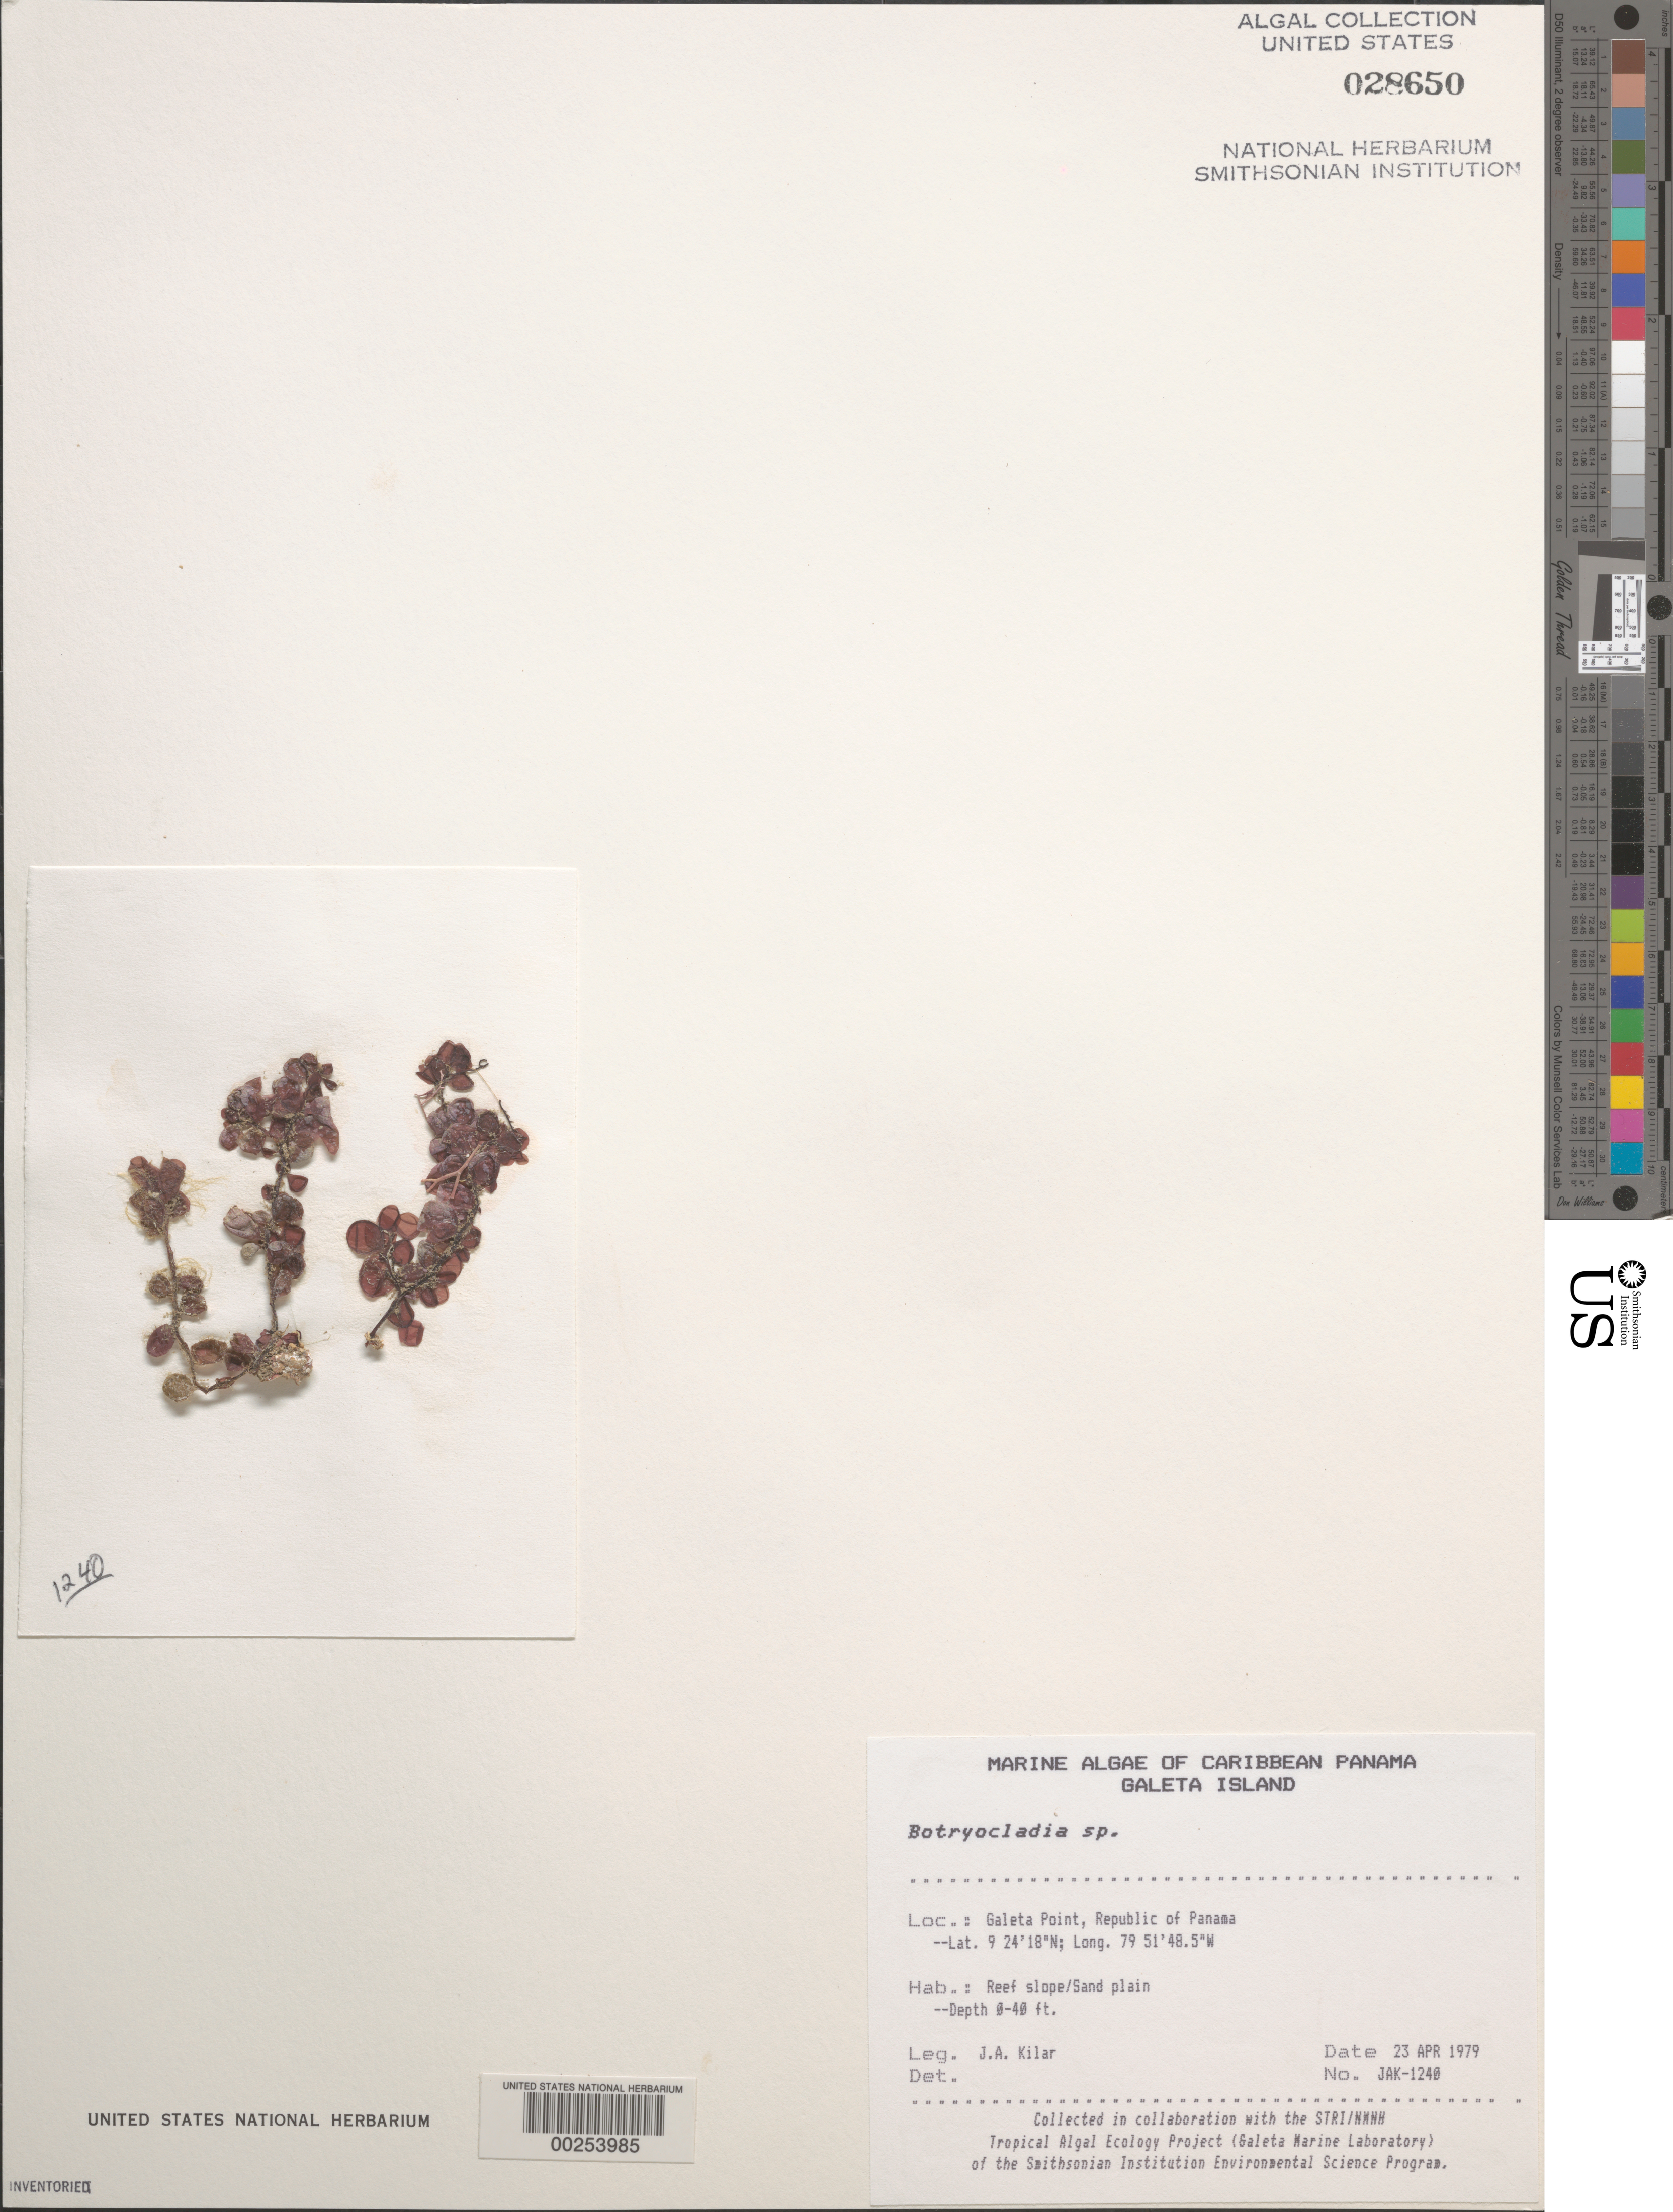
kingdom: Plantae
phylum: Rhodophyta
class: Florideophyceae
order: Rhodymeniales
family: Rhodymeniaceae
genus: Botryocladia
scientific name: Botryocladia sp.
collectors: J. A. Kilar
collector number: JAK-1240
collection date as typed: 23 Apr 1979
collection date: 1979-04-23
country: Panama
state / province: Colón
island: Galeta Island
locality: Galeta Point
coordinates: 9 24' 18" N, 79 51' 48.5" W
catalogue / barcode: US 28650